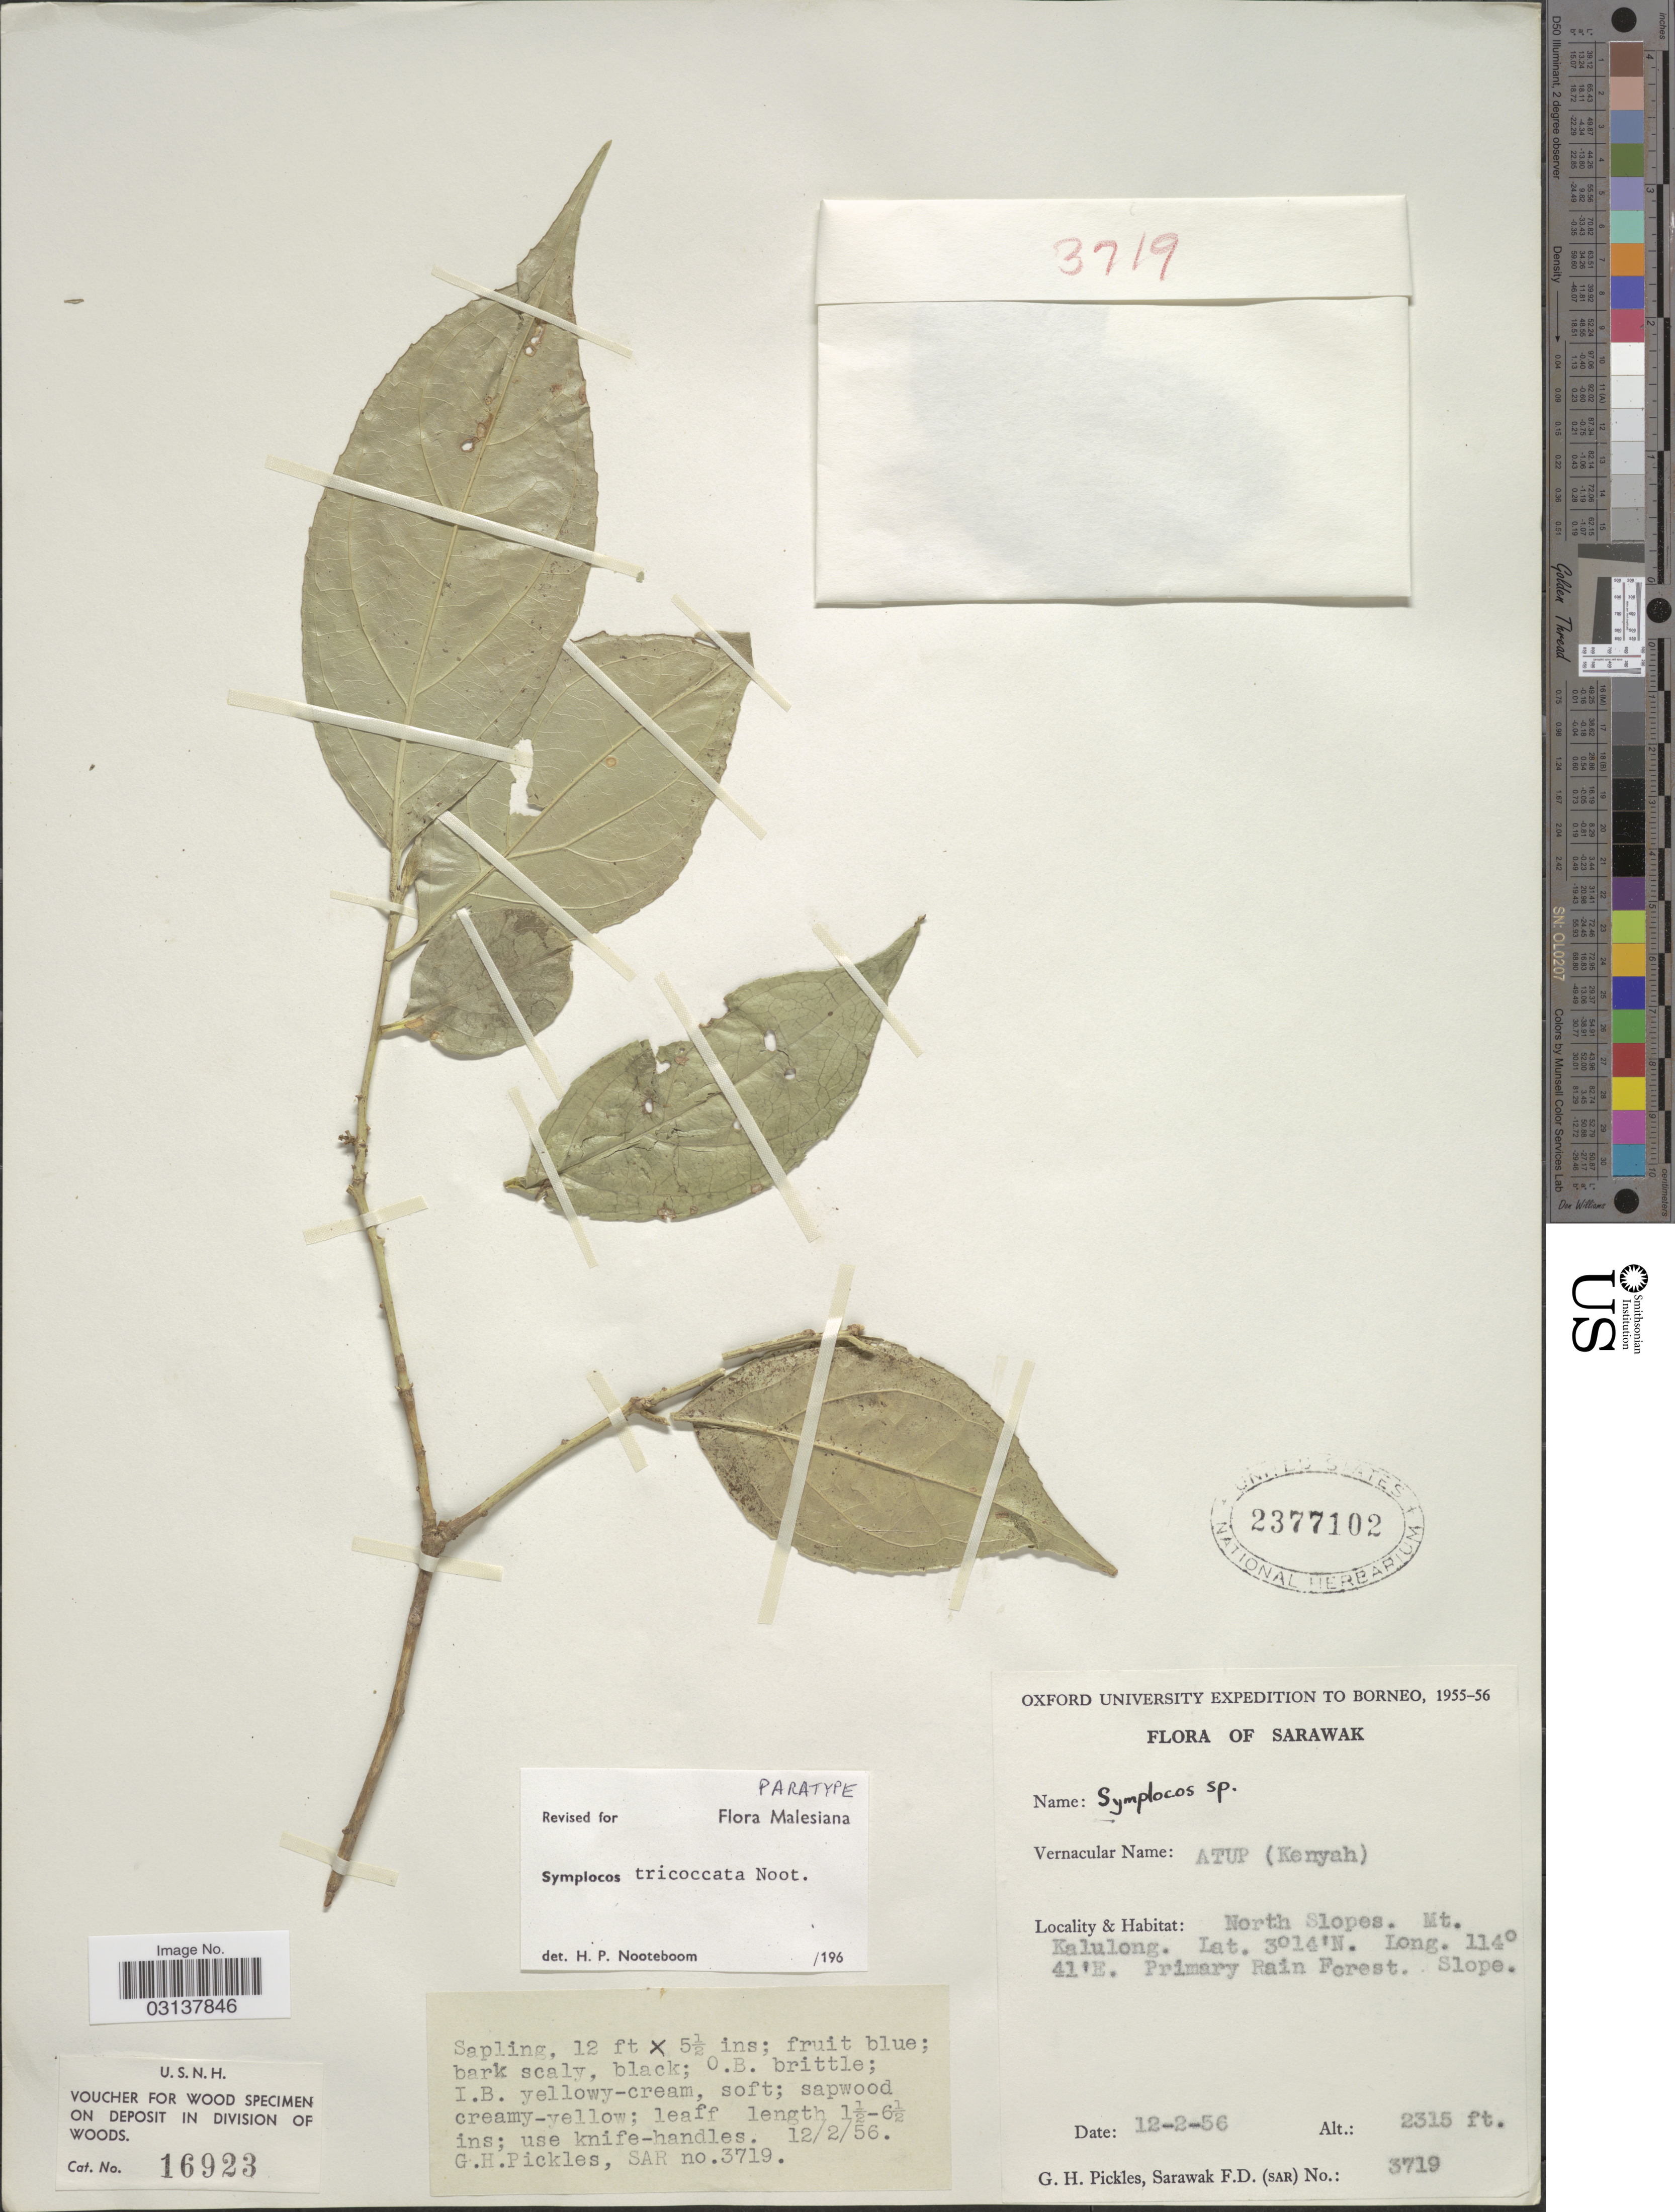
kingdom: Plantae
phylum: Tracheophyta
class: Magnoliopsida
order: Ericales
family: Symplocaceae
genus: Symplocos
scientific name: Symplocos tricoccata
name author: Noot.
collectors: G. Pickles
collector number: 3719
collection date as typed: Transcribed d/m/y: 12/2/56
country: Malaysia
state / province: Sarawak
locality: North Slopes. Mt. Kalulong. Sapling.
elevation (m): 706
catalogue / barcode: US 2377102